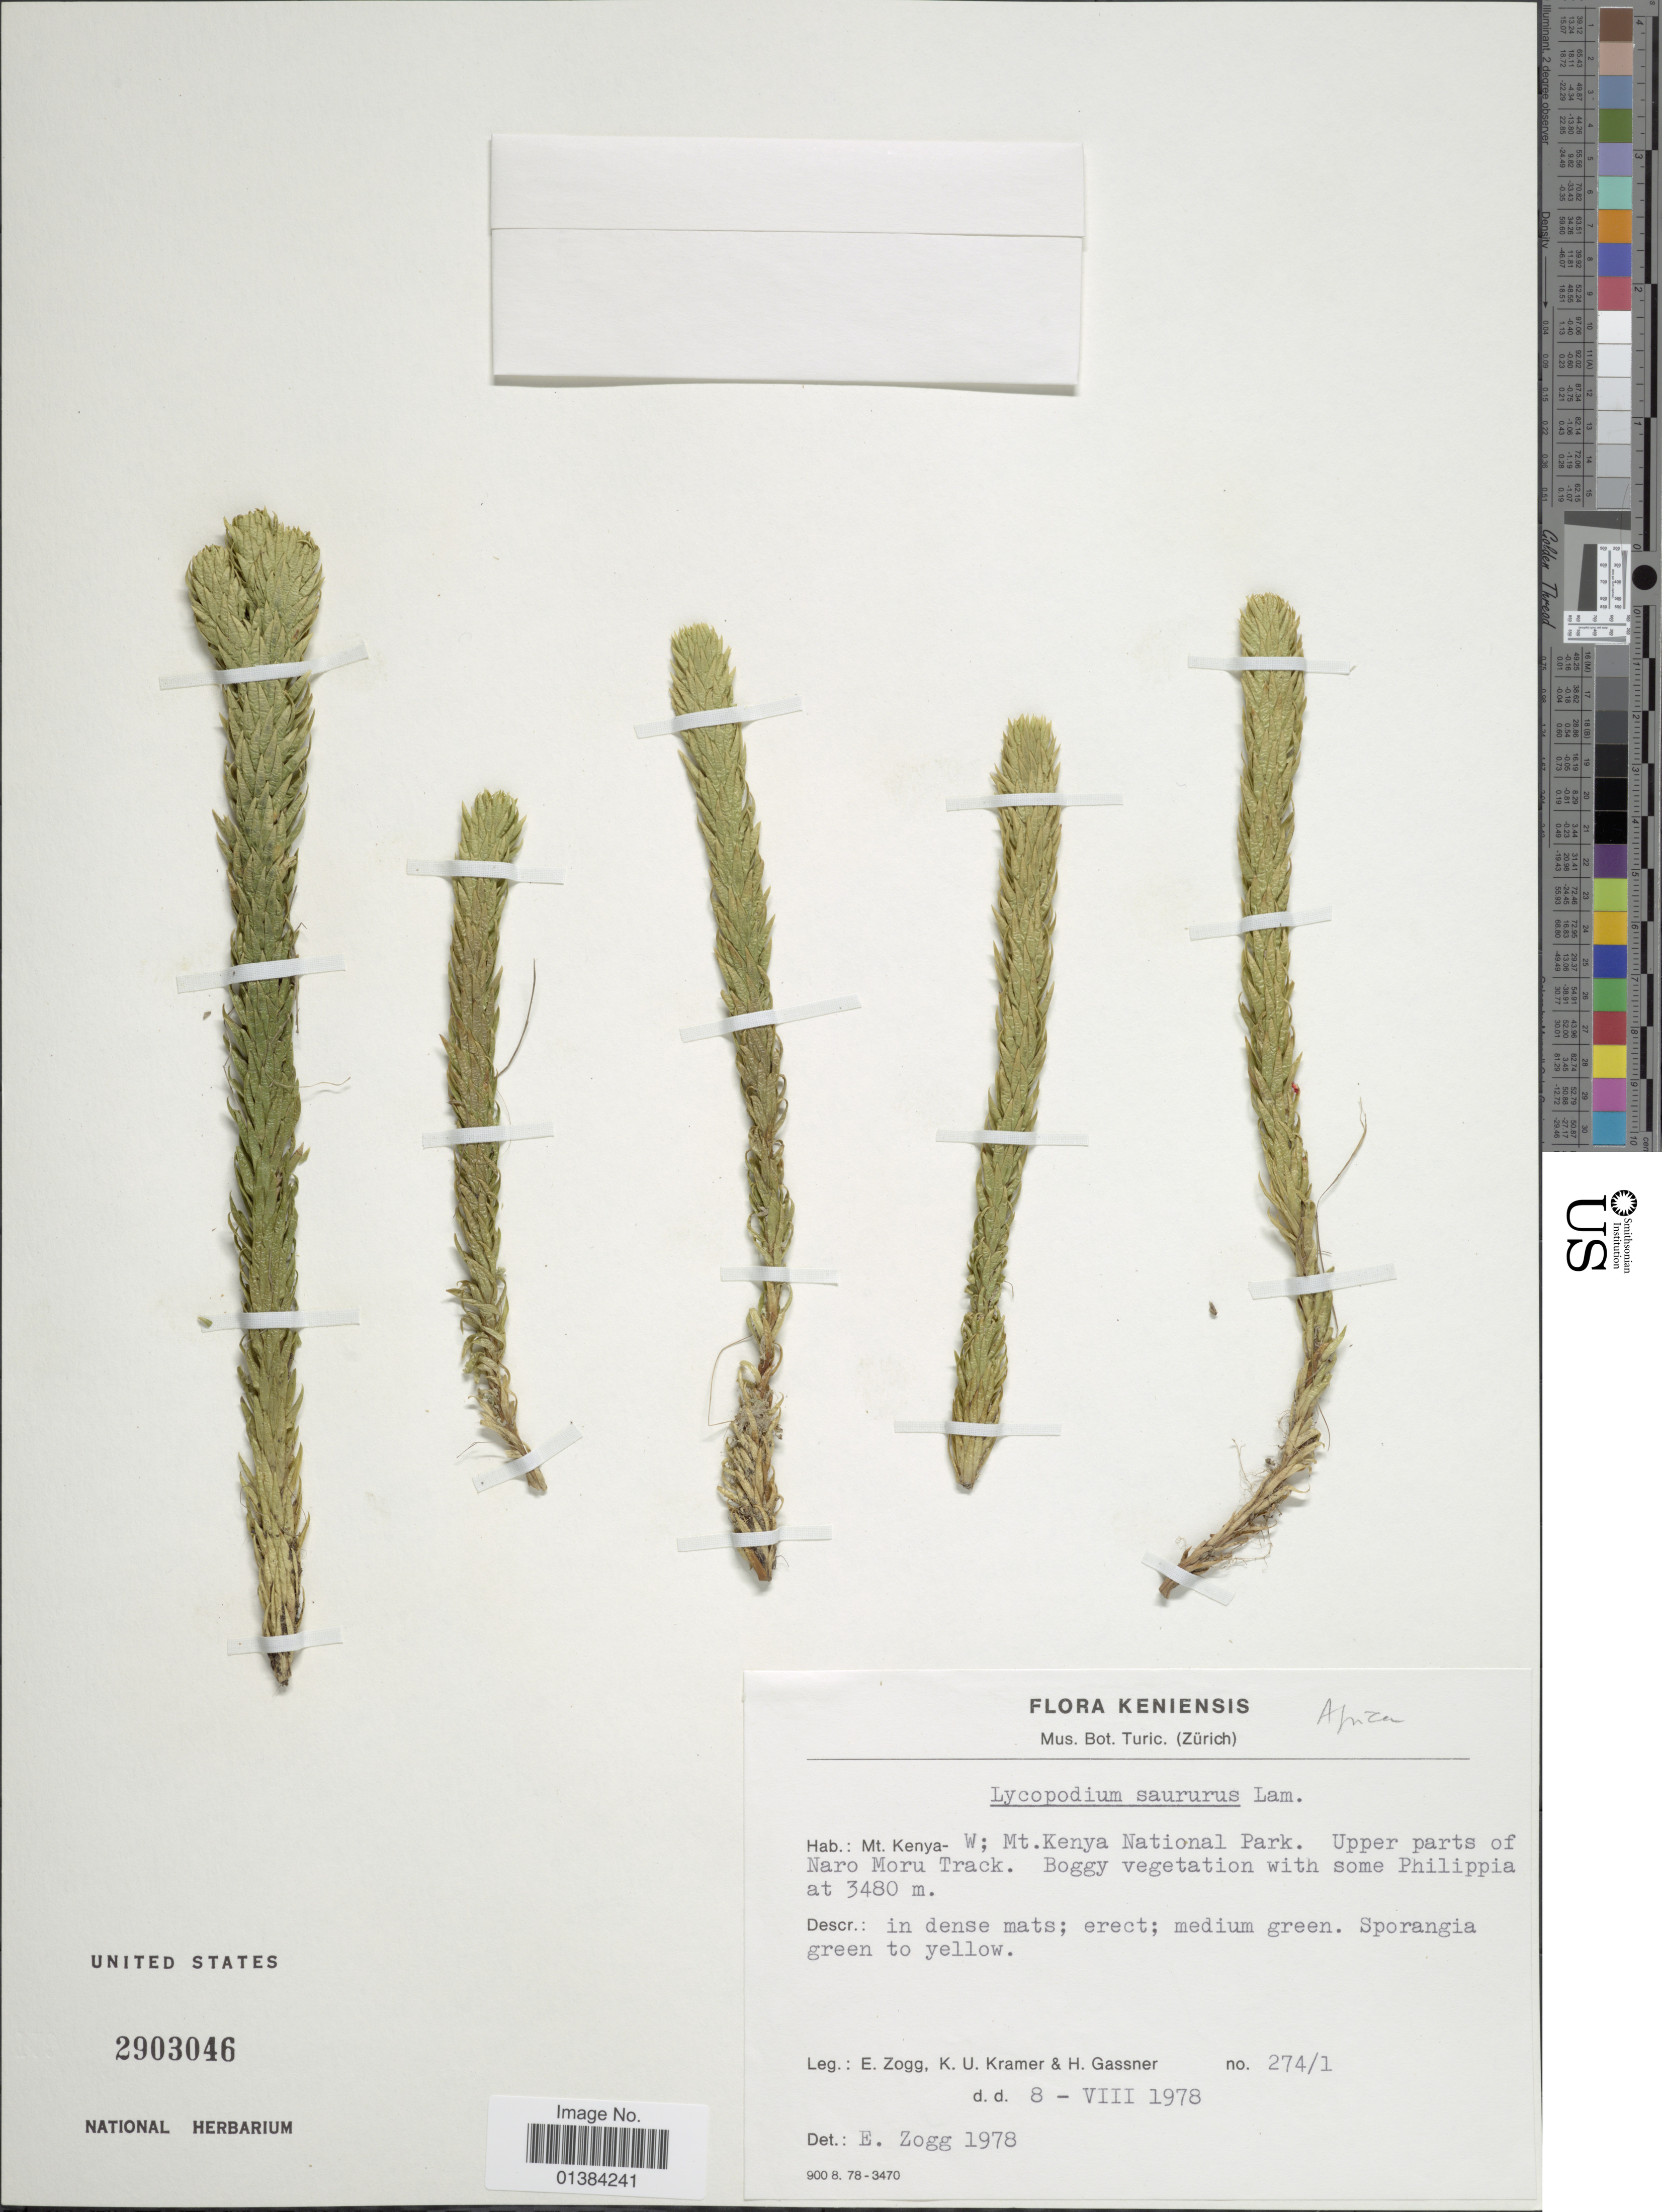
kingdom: Plantae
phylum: Tracheophyta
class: Lycopodiopsida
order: Lycopodiales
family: Lycopodiaceae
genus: Phlegmariurus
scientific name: Phlegmariurus saururus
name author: (Lam.) B. Øllg.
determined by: Field, A. R.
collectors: E. Zogg, K. U. Kramer & H. Gassner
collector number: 274/1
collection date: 1978-08-08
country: Kenya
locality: Mt. Kenya- W; Mt. Kenya National Park. Upper parts of Naro Moru Track.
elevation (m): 3480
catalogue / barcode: US 2903046